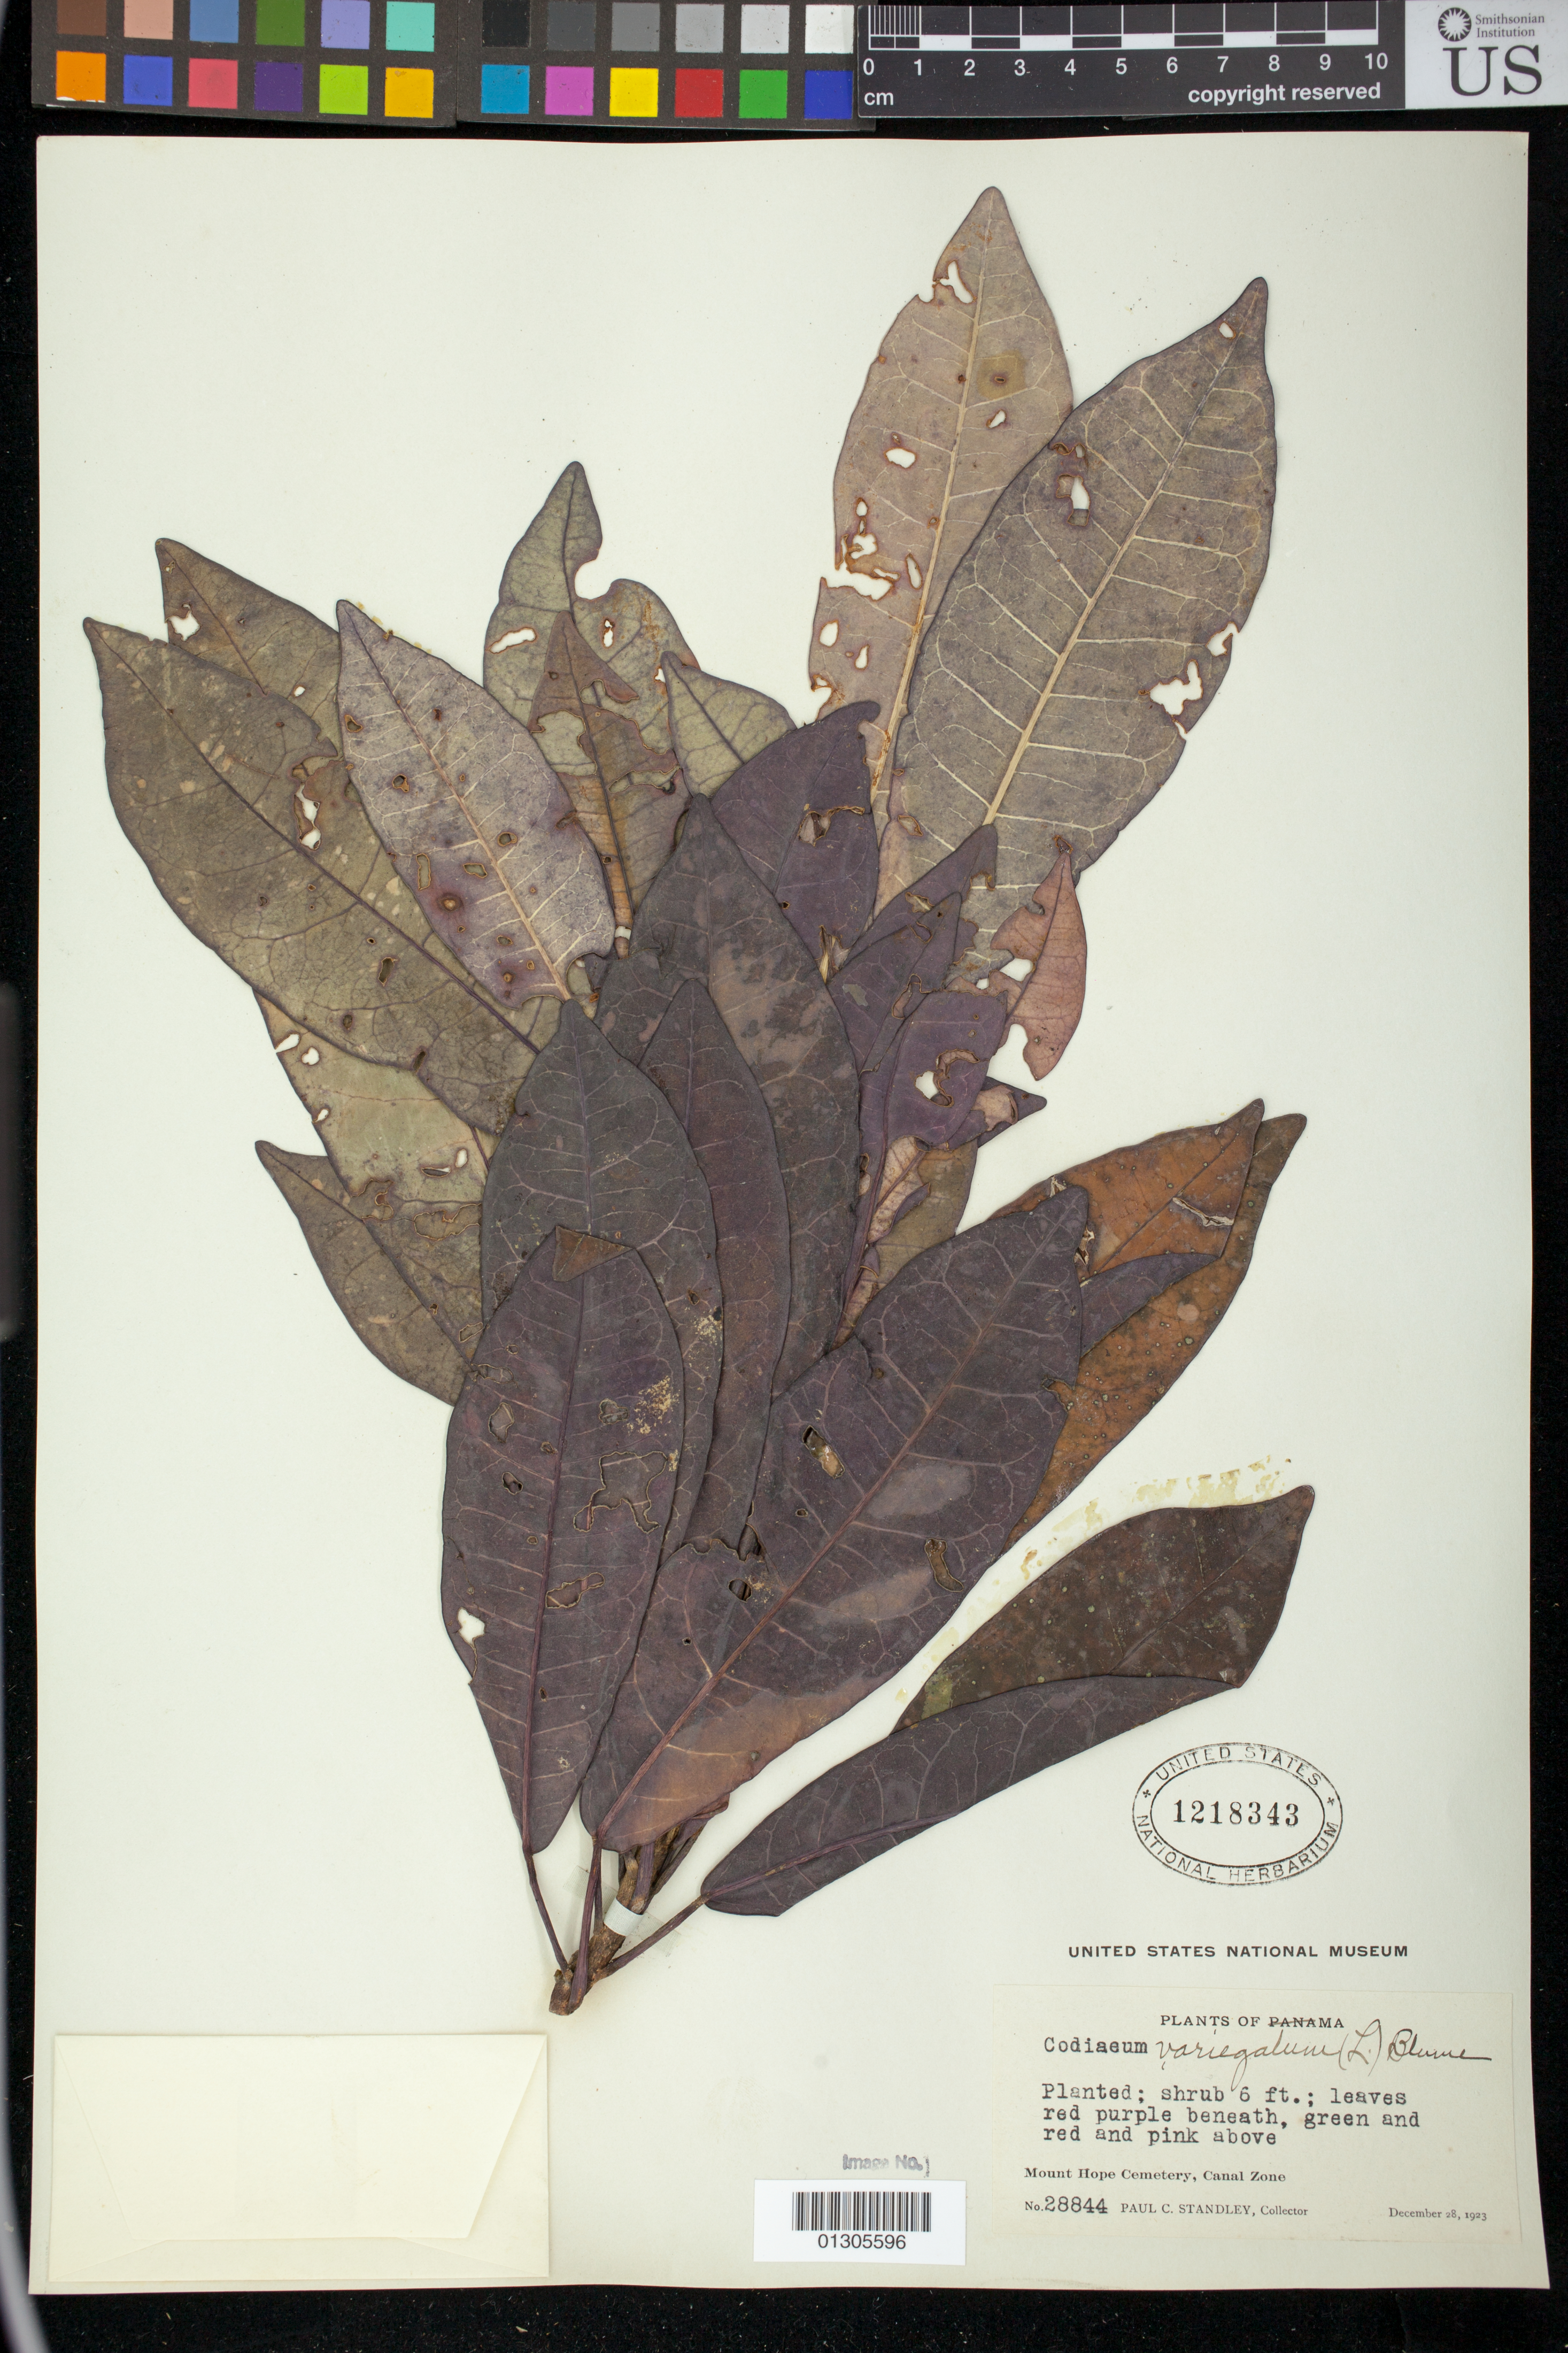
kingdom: Plantae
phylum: Tracheophyta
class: Magnoliopsida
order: Malpighiales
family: Euphorbiaceae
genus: Codiaeum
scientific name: Codiaeum variegatum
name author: (L.) Rumph. ex A. Juss.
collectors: P. C. Standley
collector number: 28844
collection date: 1923-12-28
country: Panama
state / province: Colón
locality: Mount Hope (Punta Esperanza) Cemetery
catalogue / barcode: US 1218343